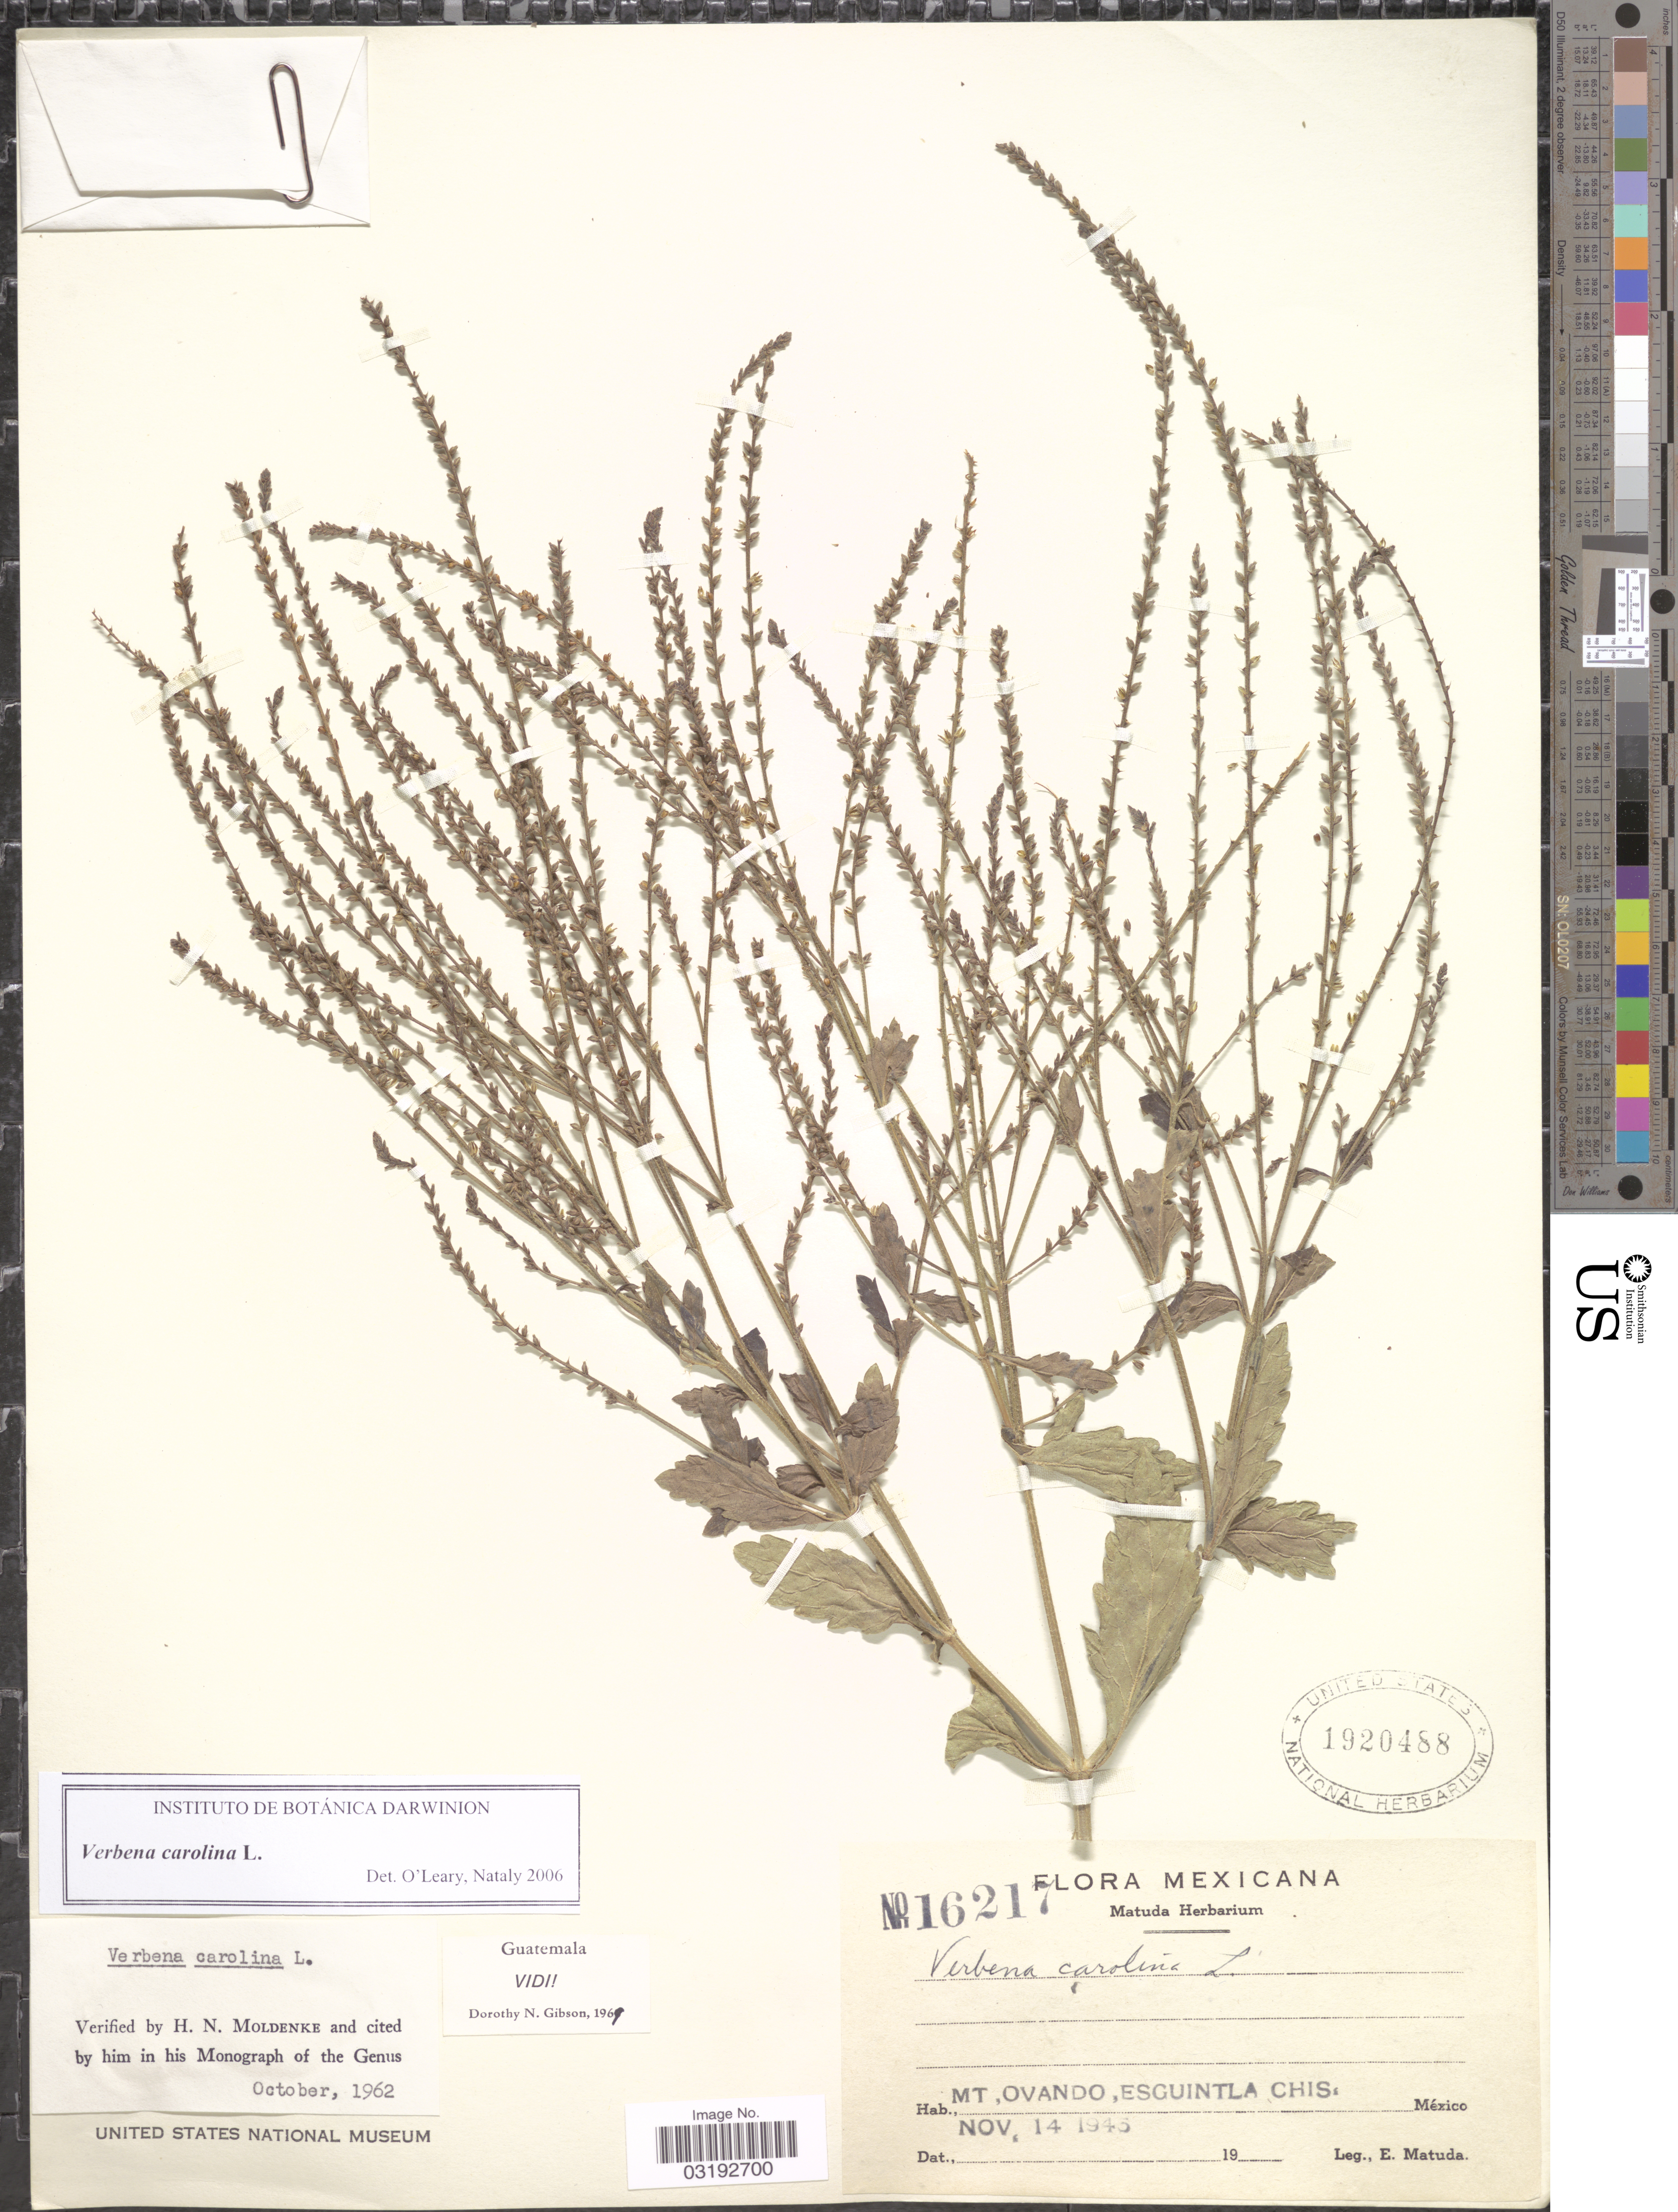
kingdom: Plantae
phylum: Tracheophyta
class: Magnoliopsida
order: Lamiales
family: Verbenaceae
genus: Verbena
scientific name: Verbena carolina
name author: L.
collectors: E. Matuda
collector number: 16217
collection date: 1945-11-14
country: Mexico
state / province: Chiapas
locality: Mt. Ovando, Escuintla.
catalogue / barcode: US 1920488